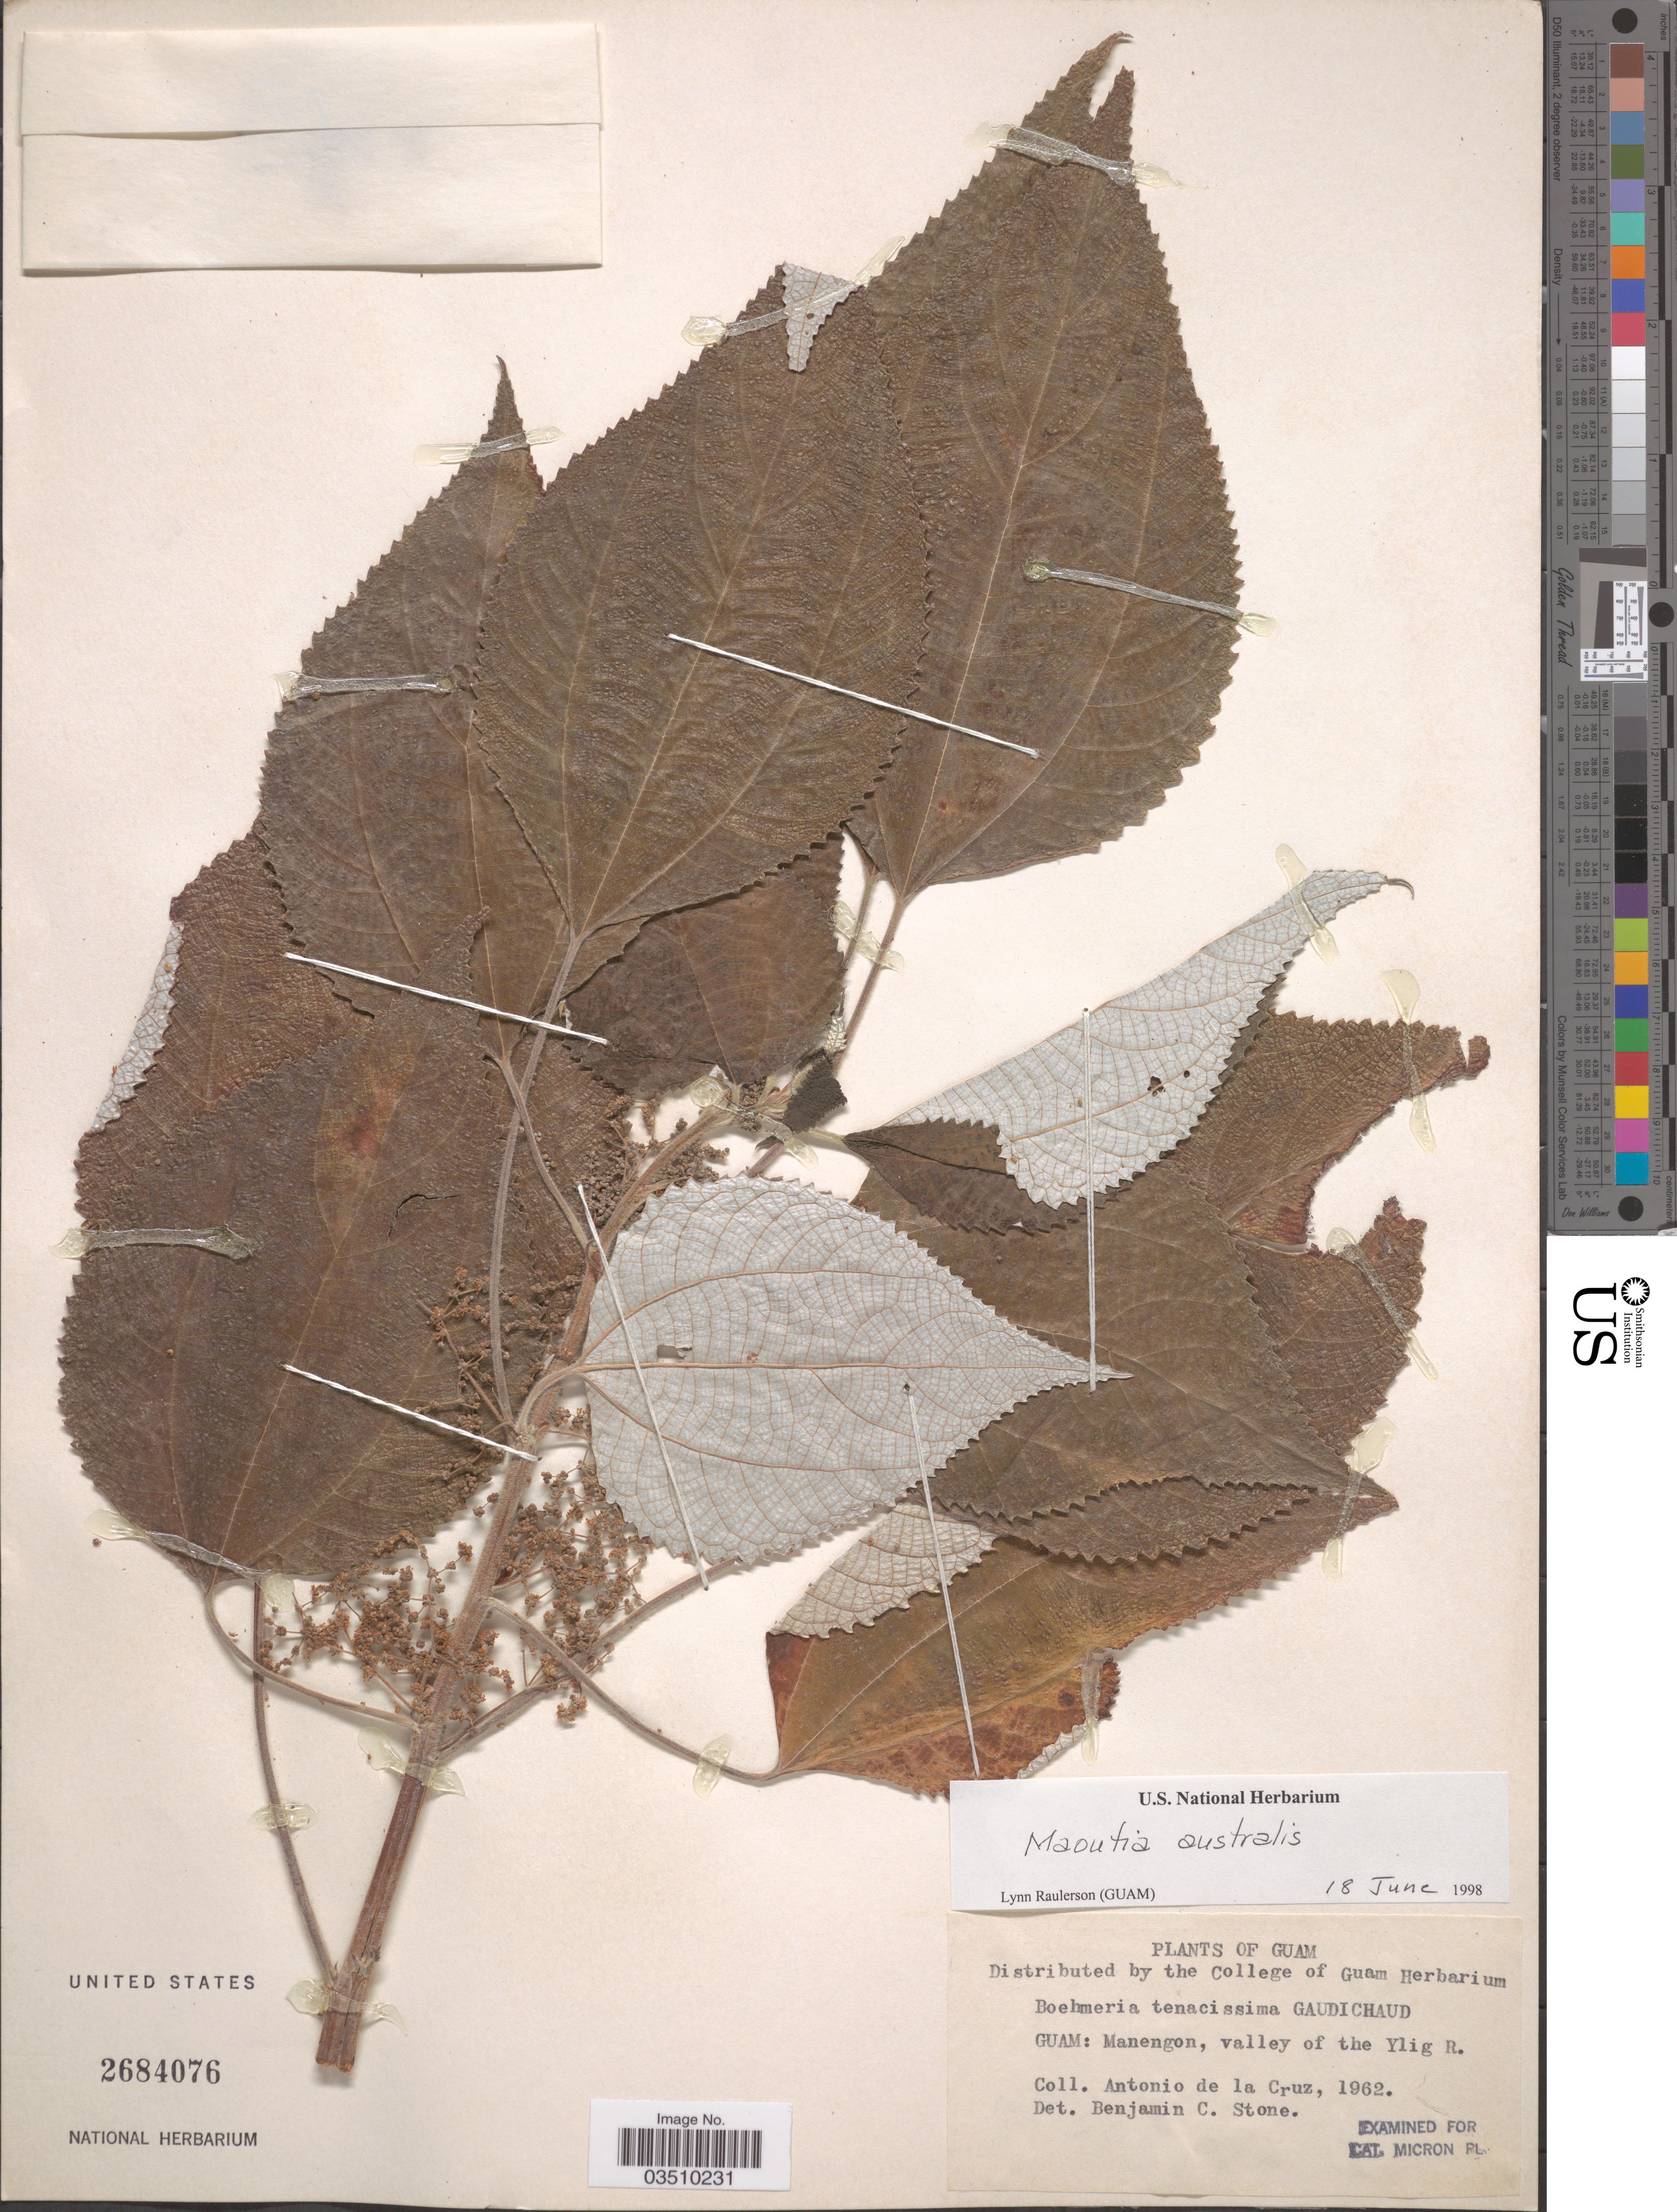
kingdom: Plantae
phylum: Tracheophyta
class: Magnoliopsida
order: Rosales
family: Urticaceae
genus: Maoutia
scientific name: Maoutia australis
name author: Wedd.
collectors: A. De la Cruz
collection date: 1962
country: Guam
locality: Manengon, valley of the Ylig R.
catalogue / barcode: US 2684076